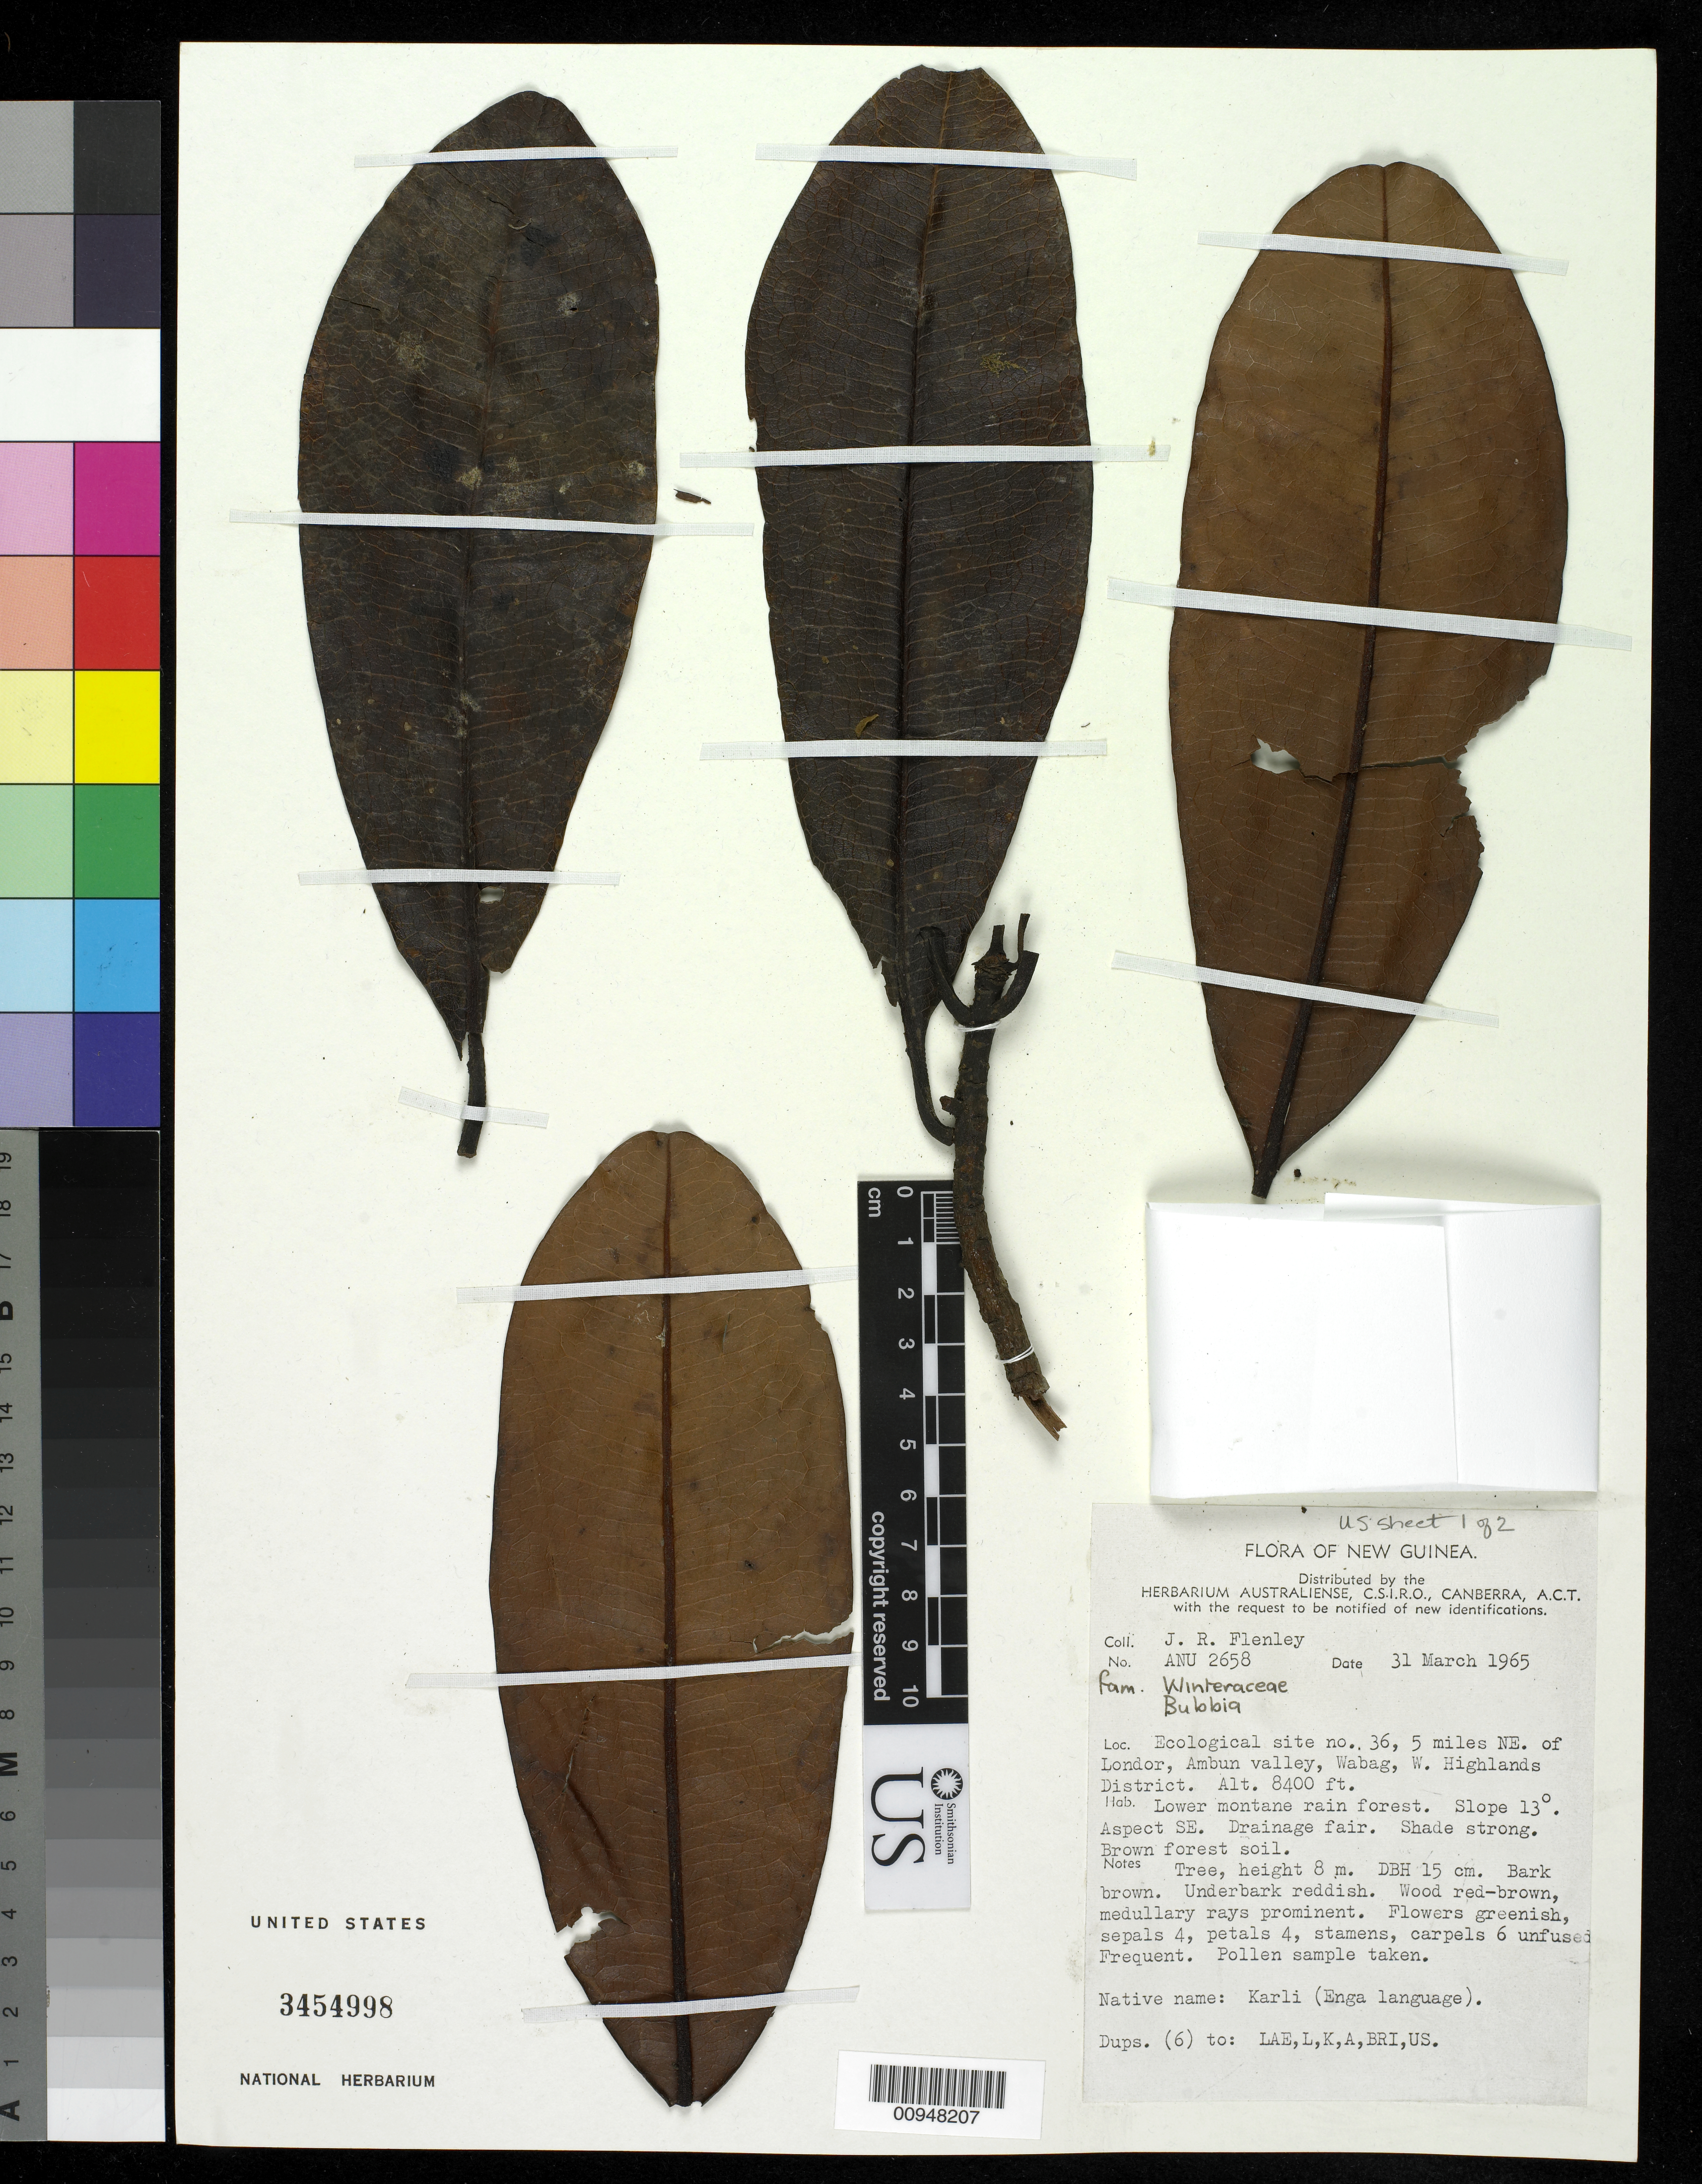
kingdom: Plantae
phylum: Tracheophyta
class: Magnoliopsida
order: Canellales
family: Winteraceae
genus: Tasmannia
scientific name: Tasmannia calothyrsum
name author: (Diels) Vink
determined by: Lally, T. R.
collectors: J. Flenley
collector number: ANU 2658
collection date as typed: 31 Mar 1965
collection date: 1965-03-31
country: Papua New Guinea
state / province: Enga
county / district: Wabag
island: New Guinea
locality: Ecological site no. 36, 5 mi NE of Londor, Ambun valley.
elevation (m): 2560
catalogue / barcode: US 3454998